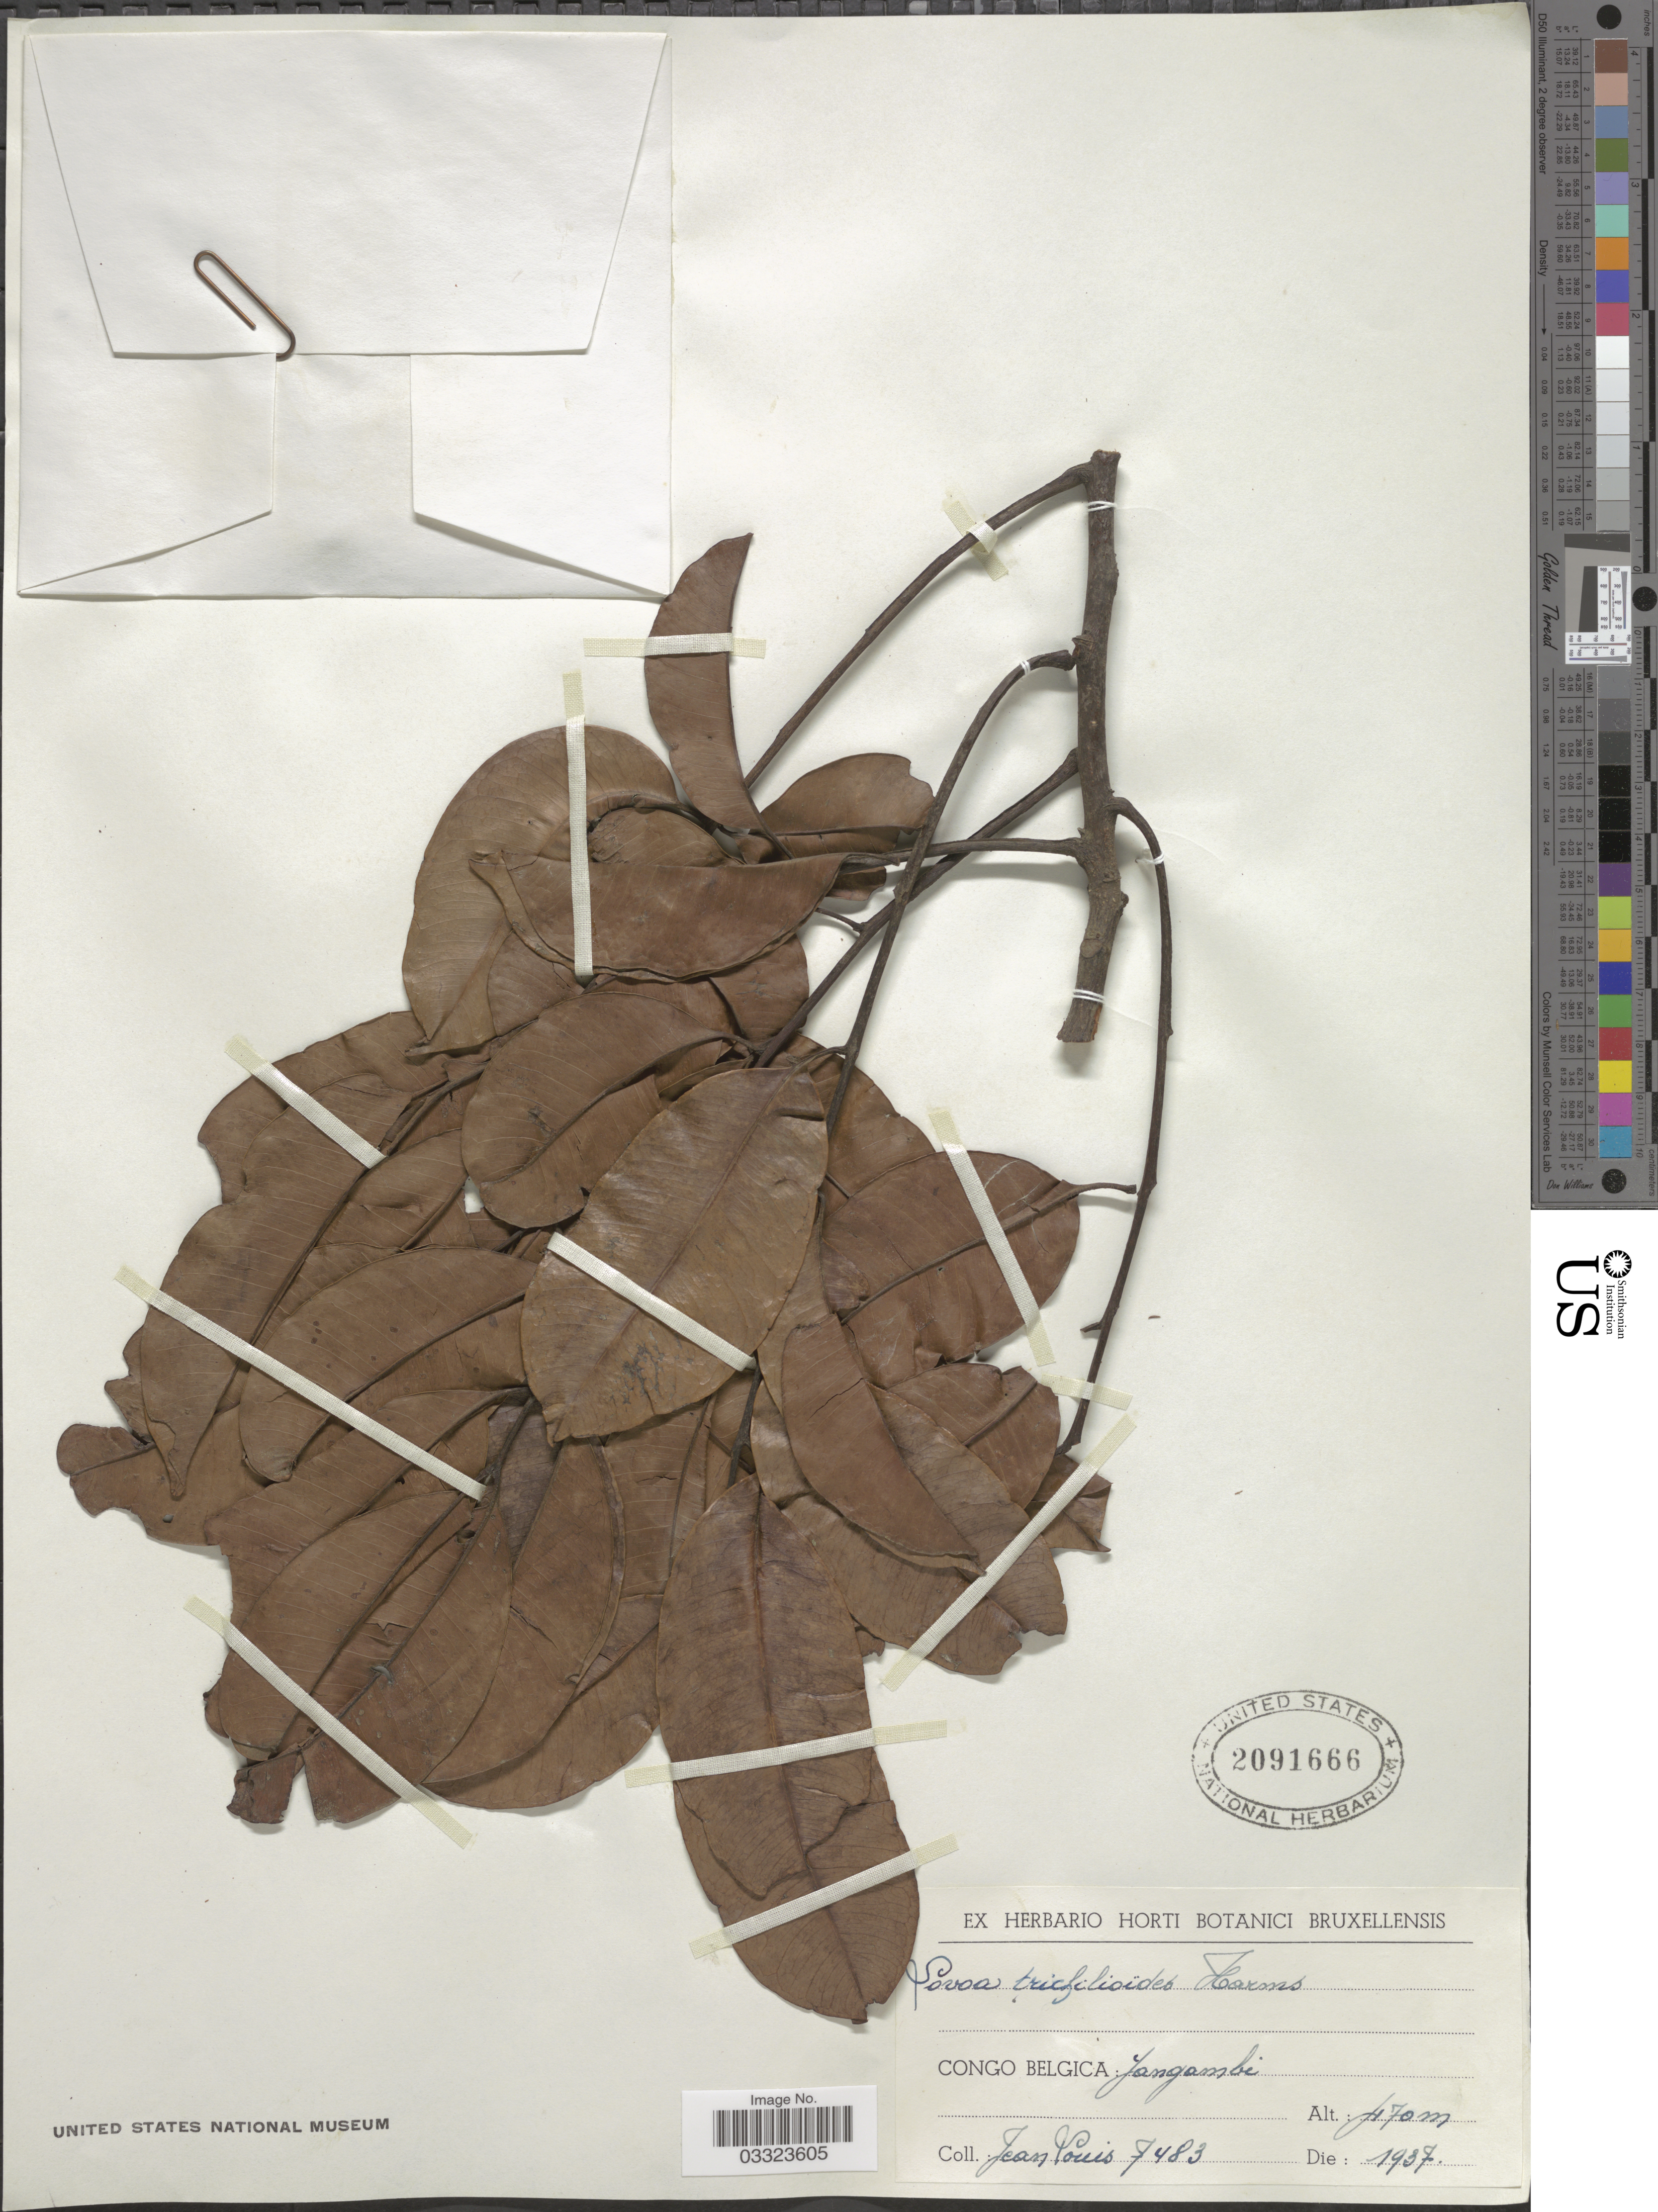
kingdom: Plantae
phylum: Tracheophyta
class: Magnoliopsida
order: Sapindales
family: Meliaceae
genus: Lovoa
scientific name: Lovoa trichilioides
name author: Harms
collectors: J. Louis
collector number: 7483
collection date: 1937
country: Congo, Democratic Republic of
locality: Congo Belgica: Yangambi.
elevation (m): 470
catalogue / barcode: US 2091666